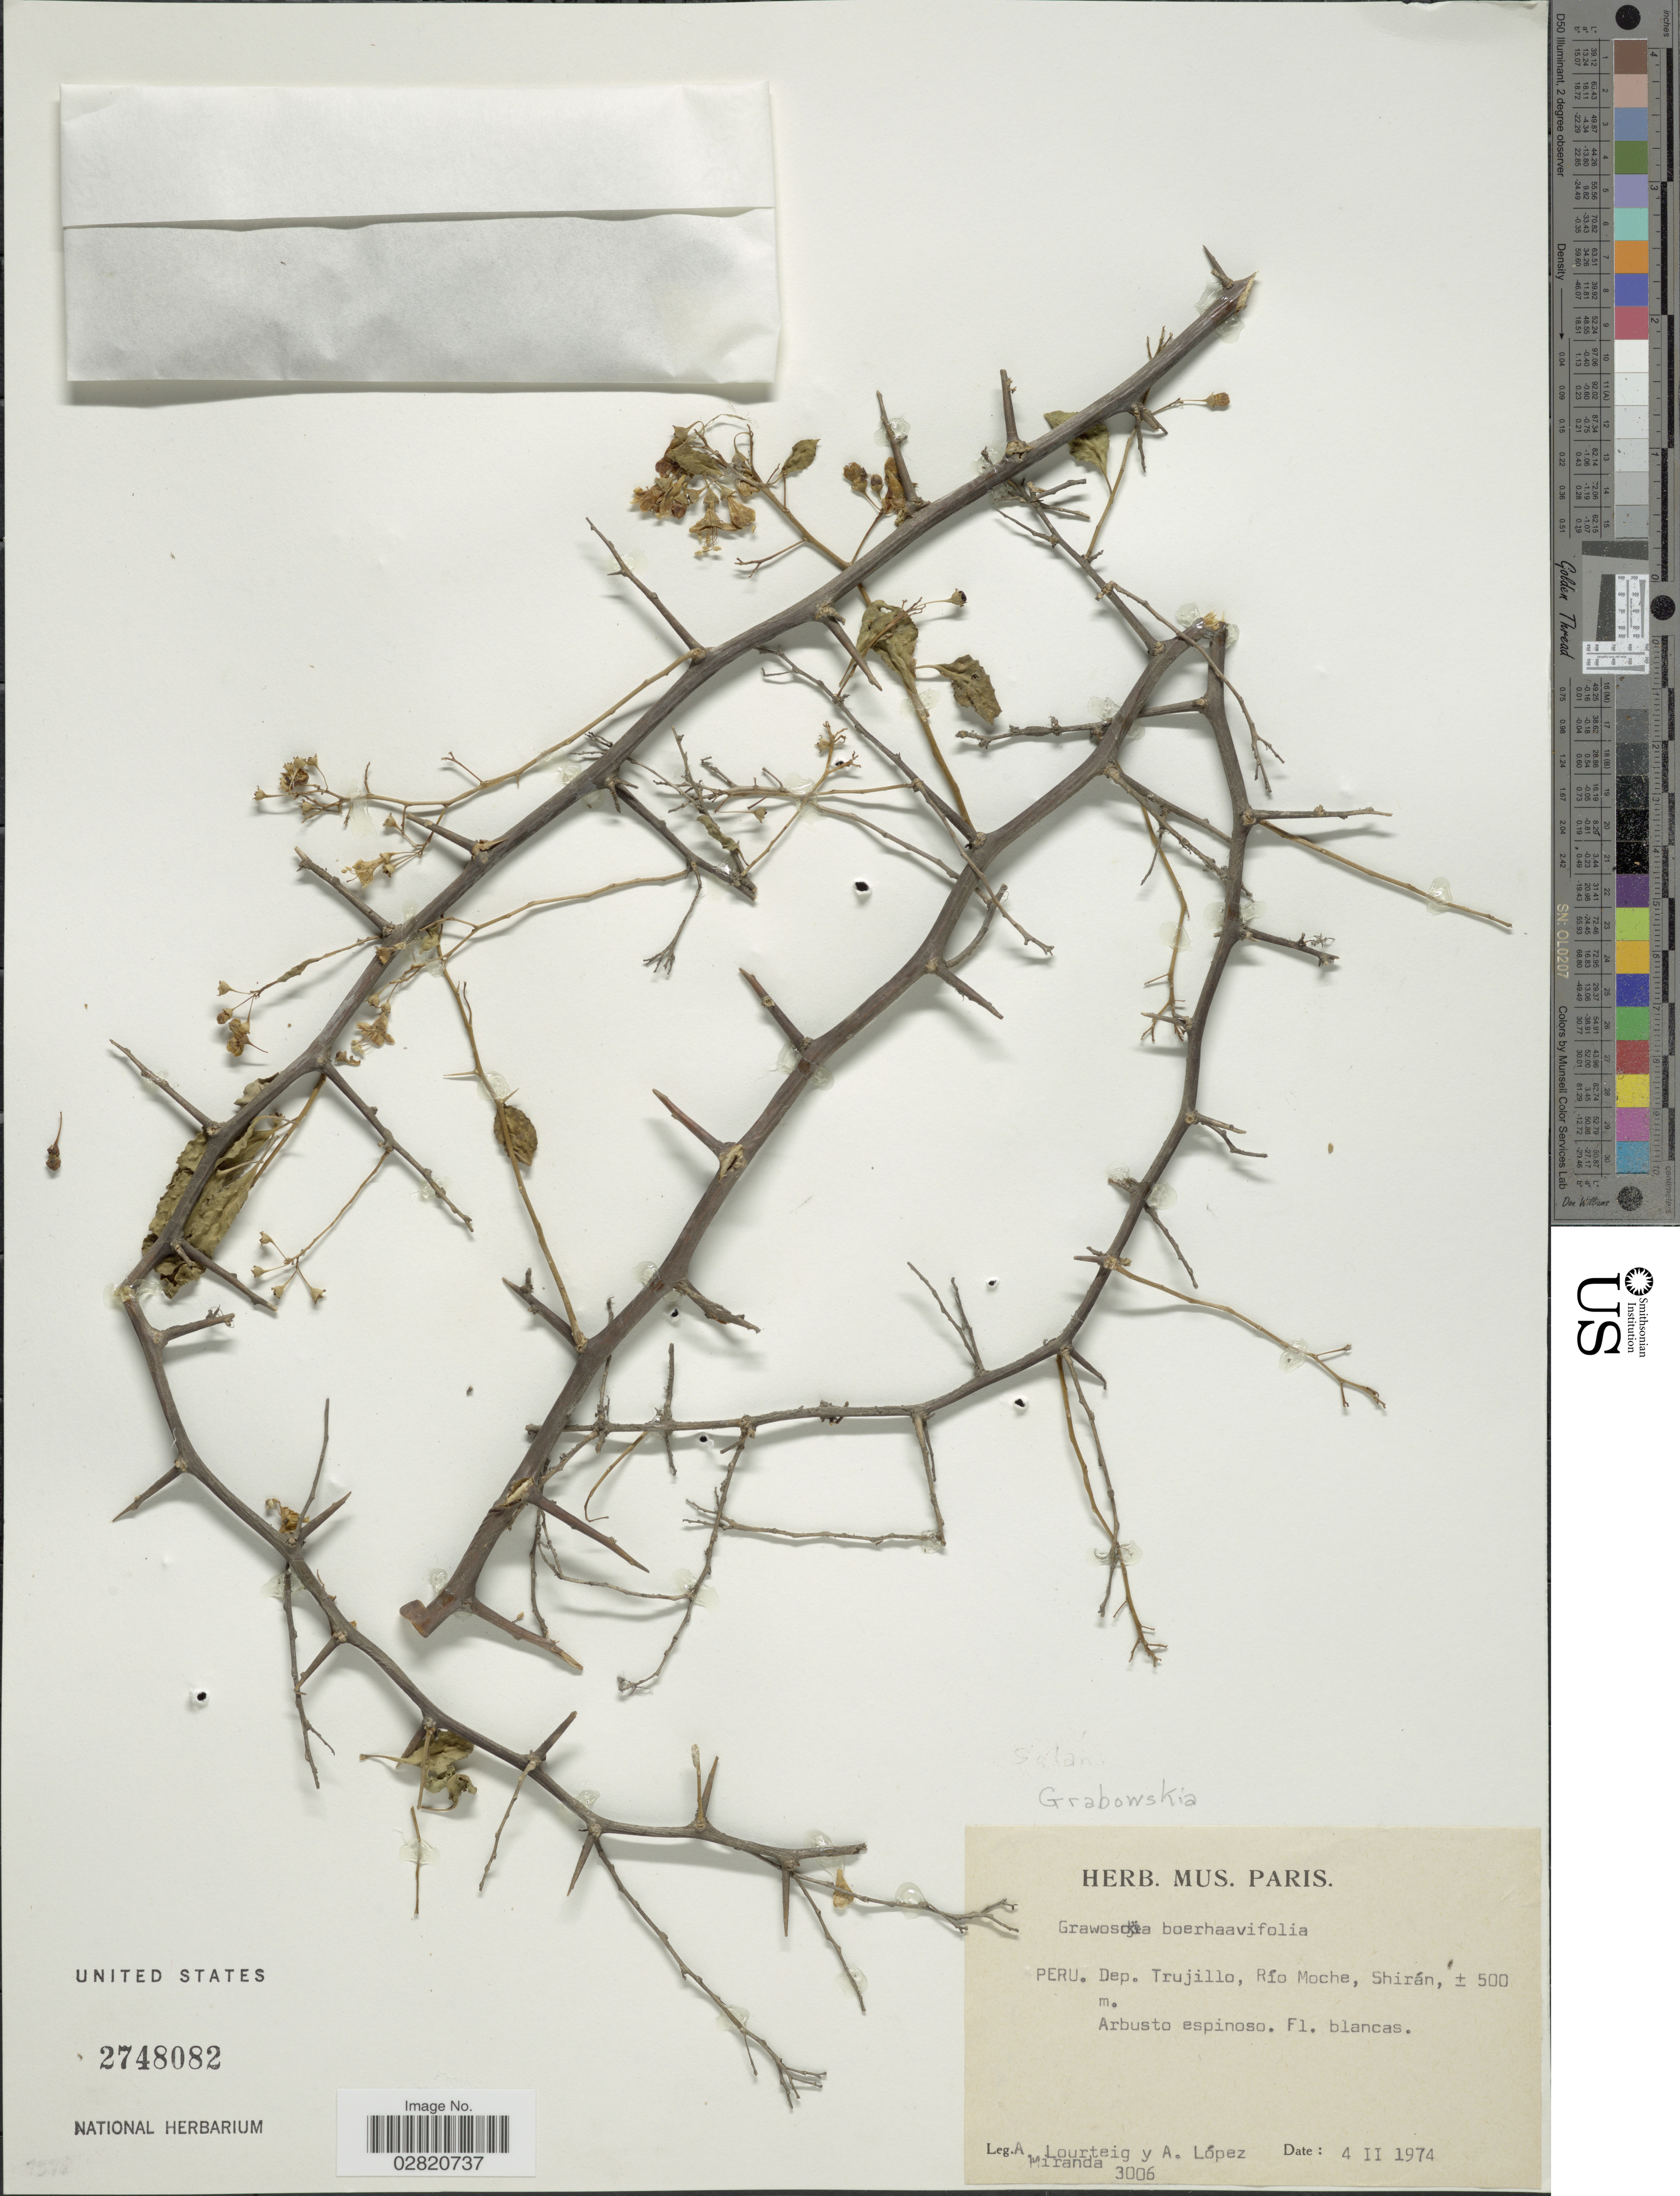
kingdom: Plantae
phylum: Tracheophyta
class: Magnoliopsida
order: Solanales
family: Solanaceae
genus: Grabowskia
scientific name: Grabowskia boerhaaviifolia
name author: Schltdl.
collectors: A. Lourteig & A. López M.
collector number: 3006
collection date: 1974-02-04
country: Venezuela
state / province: Trujillo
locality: Dep. Trujillo, Río Moche, Shirán.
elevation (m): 500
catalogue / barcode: US 2748082